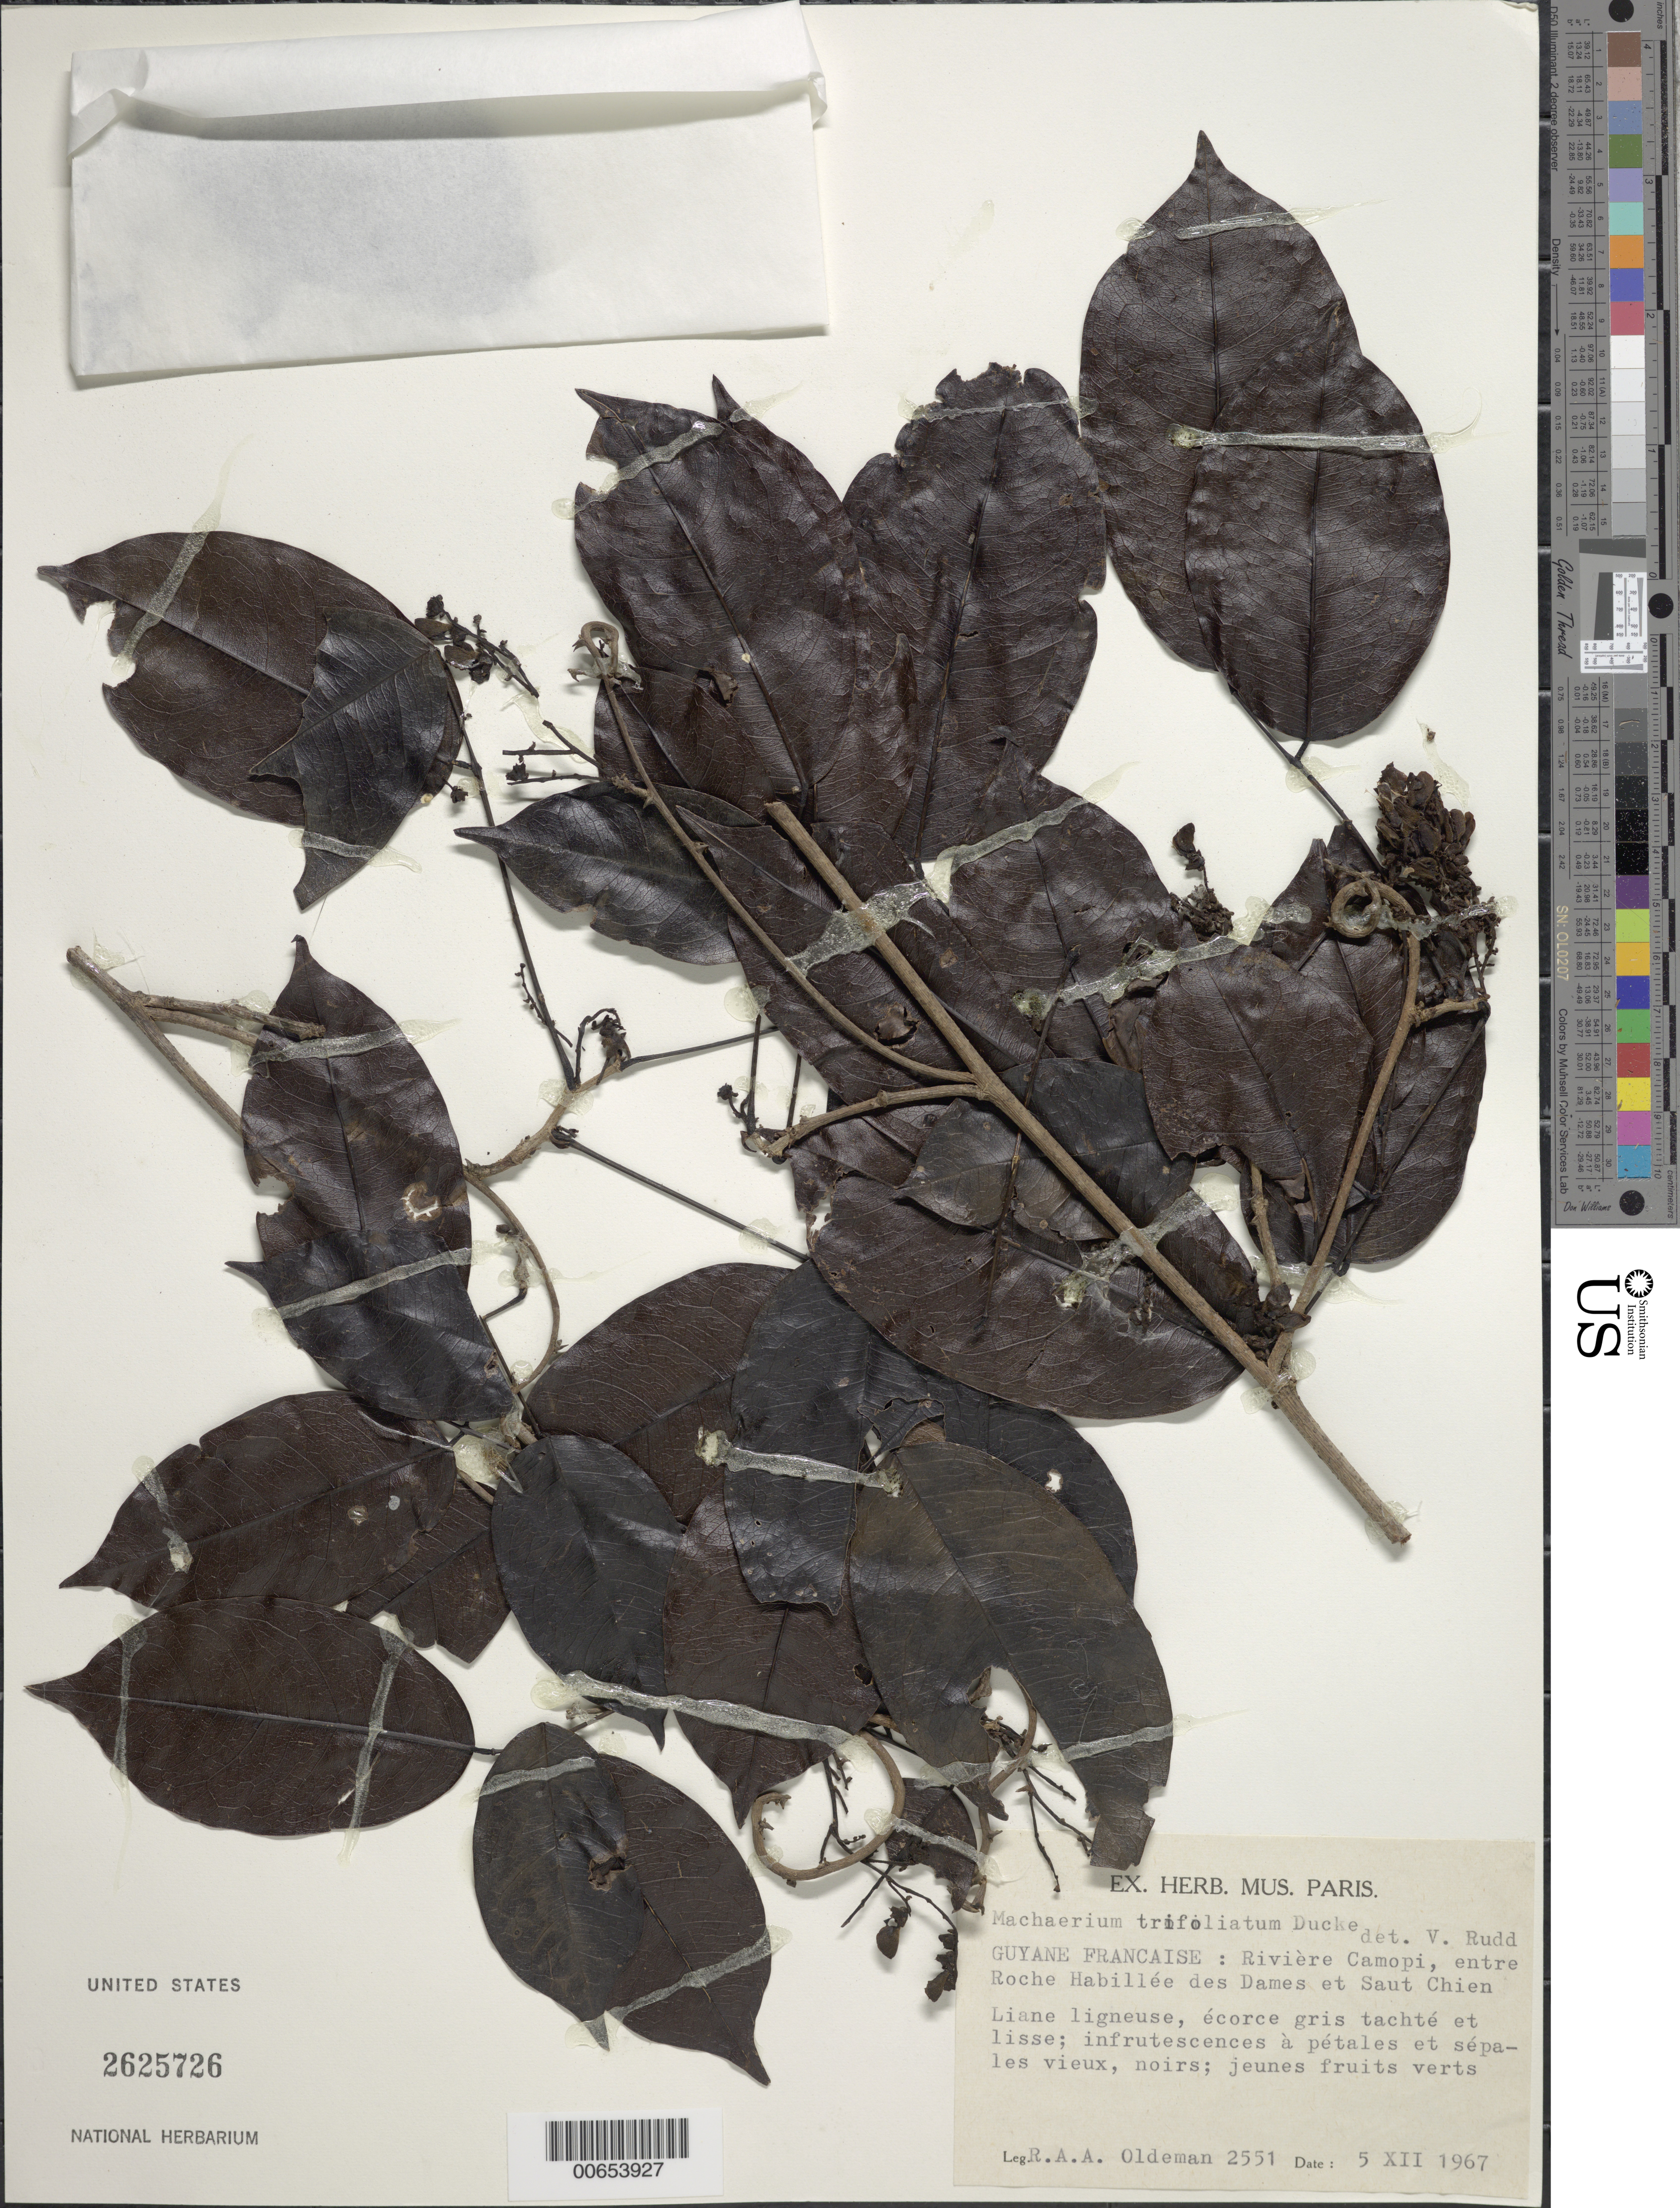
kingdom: Plantae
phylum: Tracheophyta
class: Magnoliopsida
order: Fabales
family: Fabaceae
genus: Machaerium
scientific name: Machaerium trifoliolatum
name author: Ducke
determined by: Rudd, V. E.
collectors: R. Oldeman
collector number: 2551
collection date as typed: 5-Dec-67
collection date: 1967-12-05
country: French Guiana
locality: Riviére Camopi, entre Roche Habillée des Dames et Saut Chien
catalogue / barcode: US 2625726